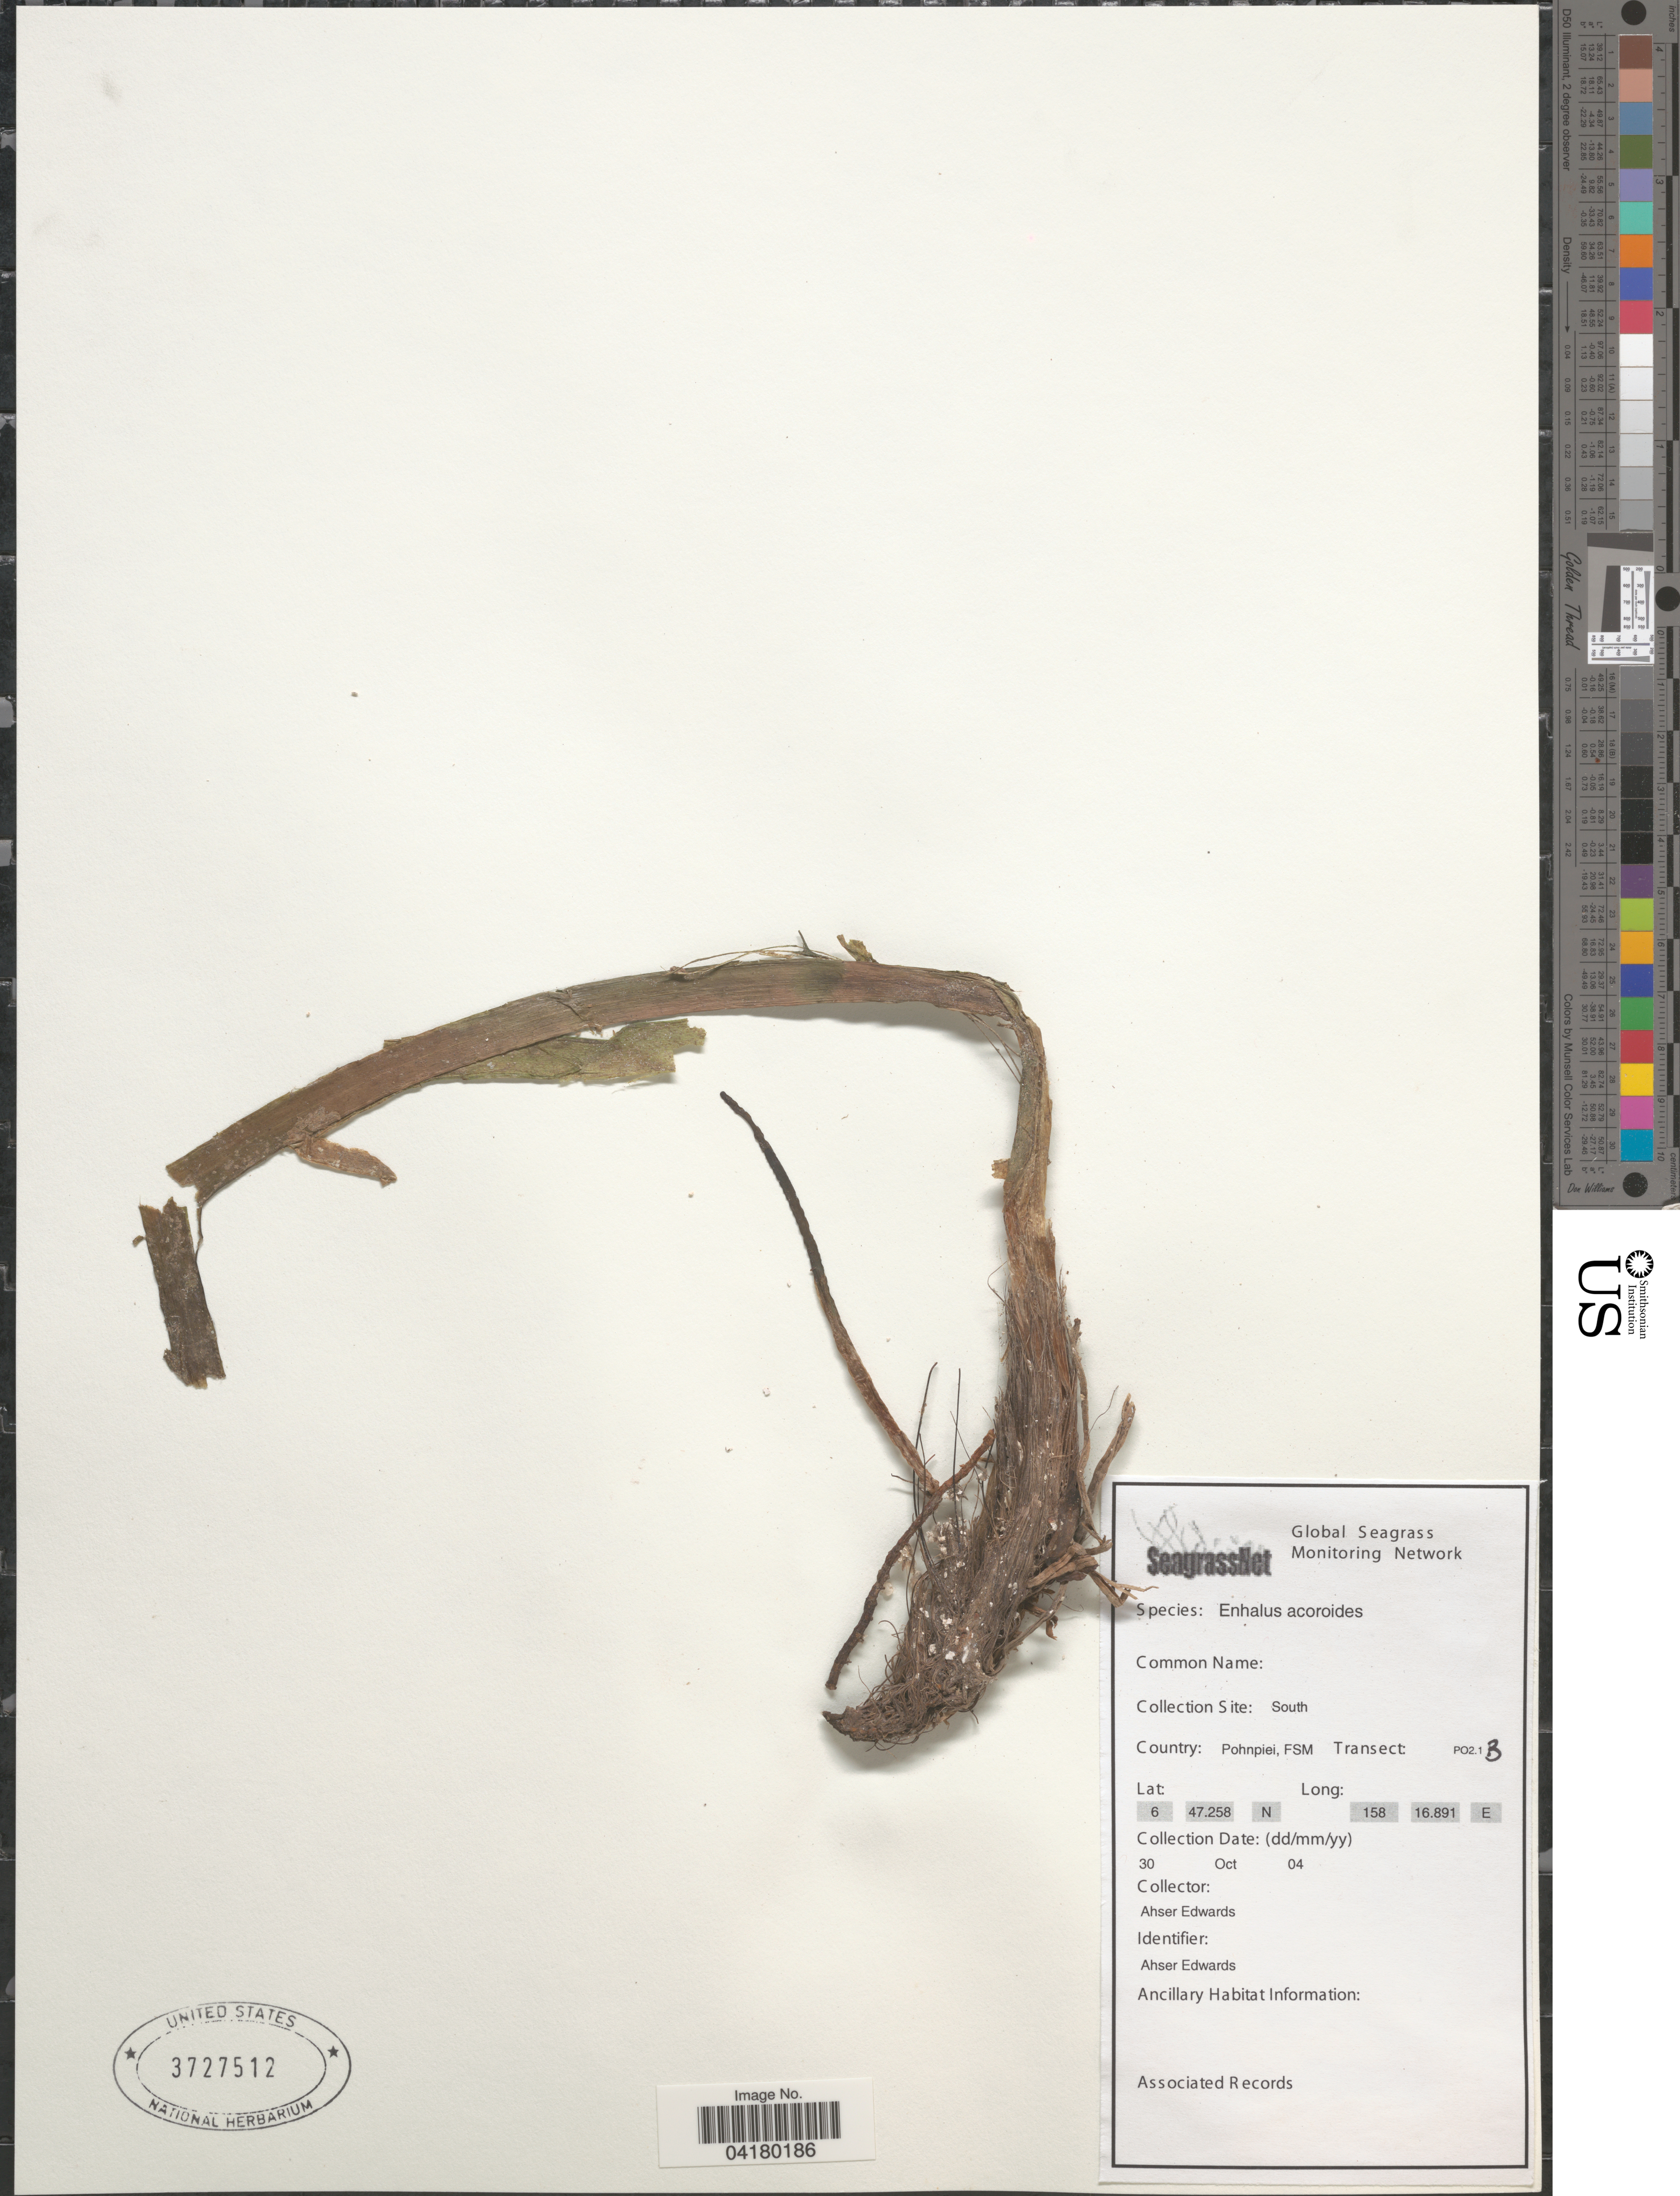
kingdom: Plantae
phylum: Tracheophyta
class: Liliopsida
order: Alismatales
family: Hydrocharitaceae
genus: Enhalus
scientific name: Enhalus acoroides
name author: (L. f.) Royle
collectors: A. Edwards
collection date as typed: Transcribed d/m/y: 30/10/4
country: Micronesia, Federated States of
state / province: Pohnpei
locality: Collection Site: South. Country: Pohnpiei, FSM. Transect: PO2.1B.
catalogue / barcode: US 3727512